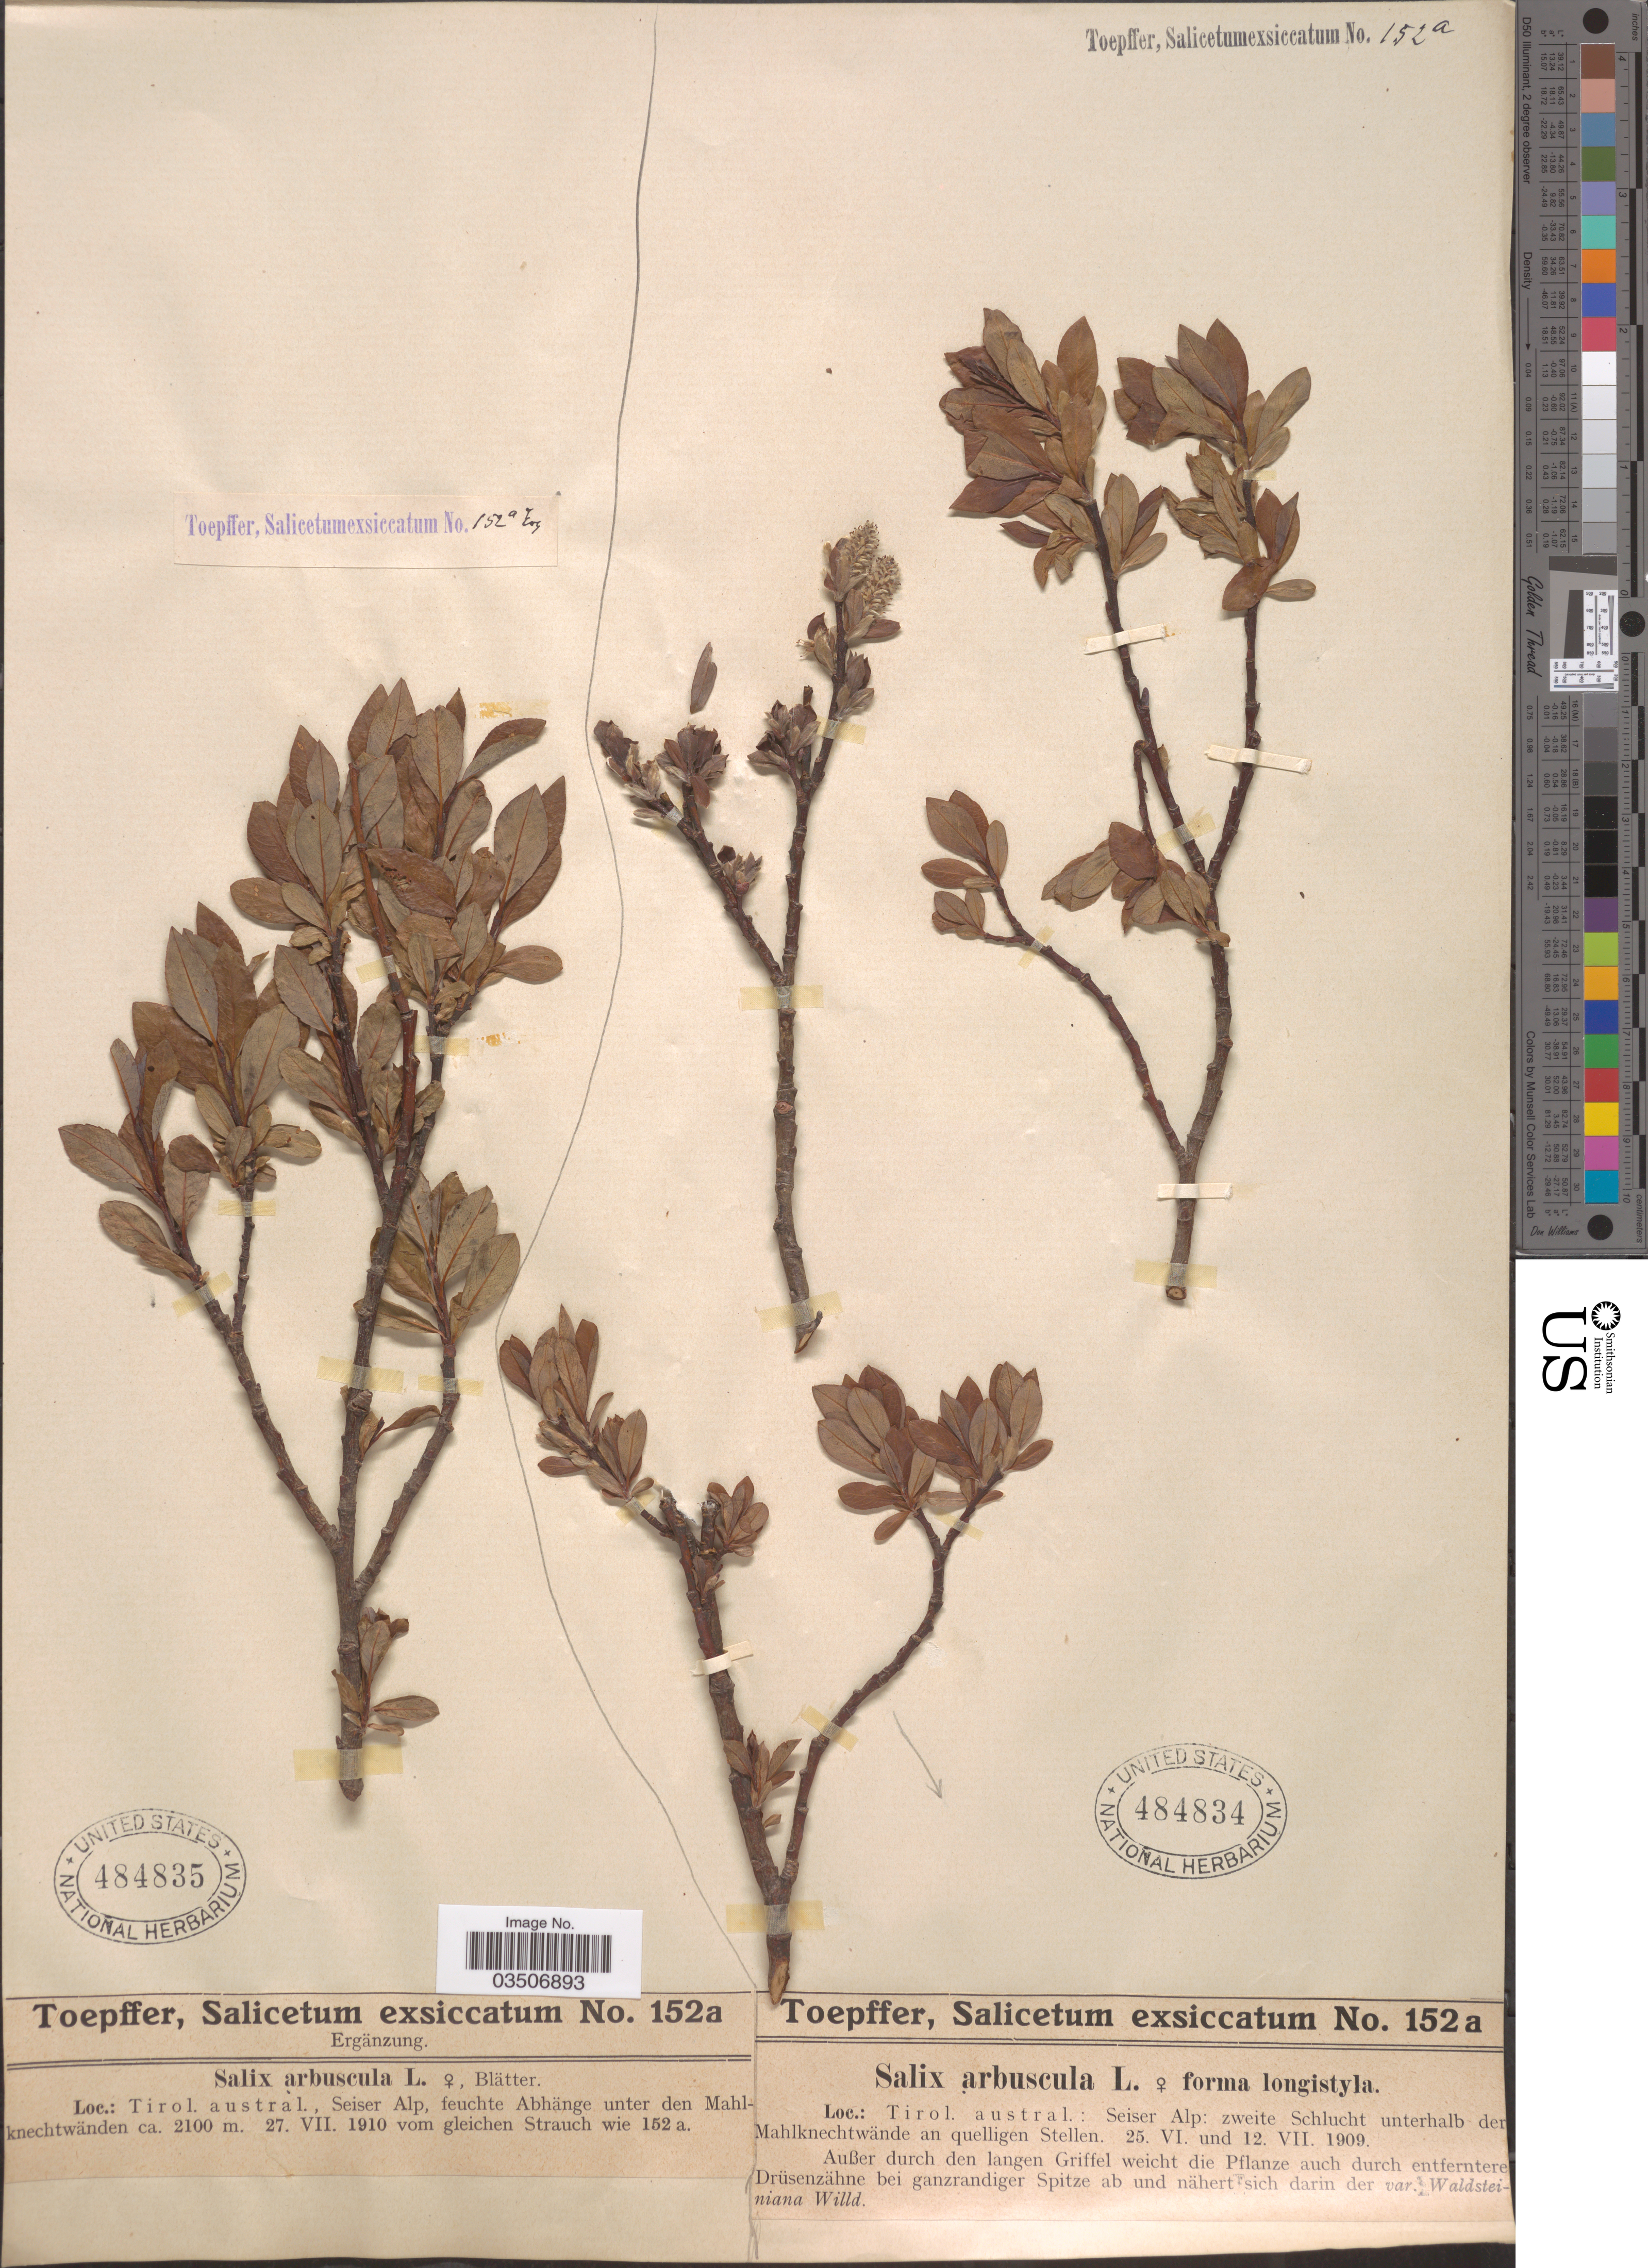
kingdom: Plantae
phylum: Tracheophyta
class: Magnoliopsida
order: Malpighiales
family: Salicaceae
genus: Salix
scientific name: Salix arbuscula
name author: L.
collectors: A. Toepffer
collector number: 152a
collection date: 1909-06-25/1909-07-12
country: Austria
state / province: Styria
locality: Tirol. austral.: Seiser Alp: zweite Schlucht unterhalb den Mahlknechtwände an quelligen Stellen.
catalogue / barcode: US 484834-2